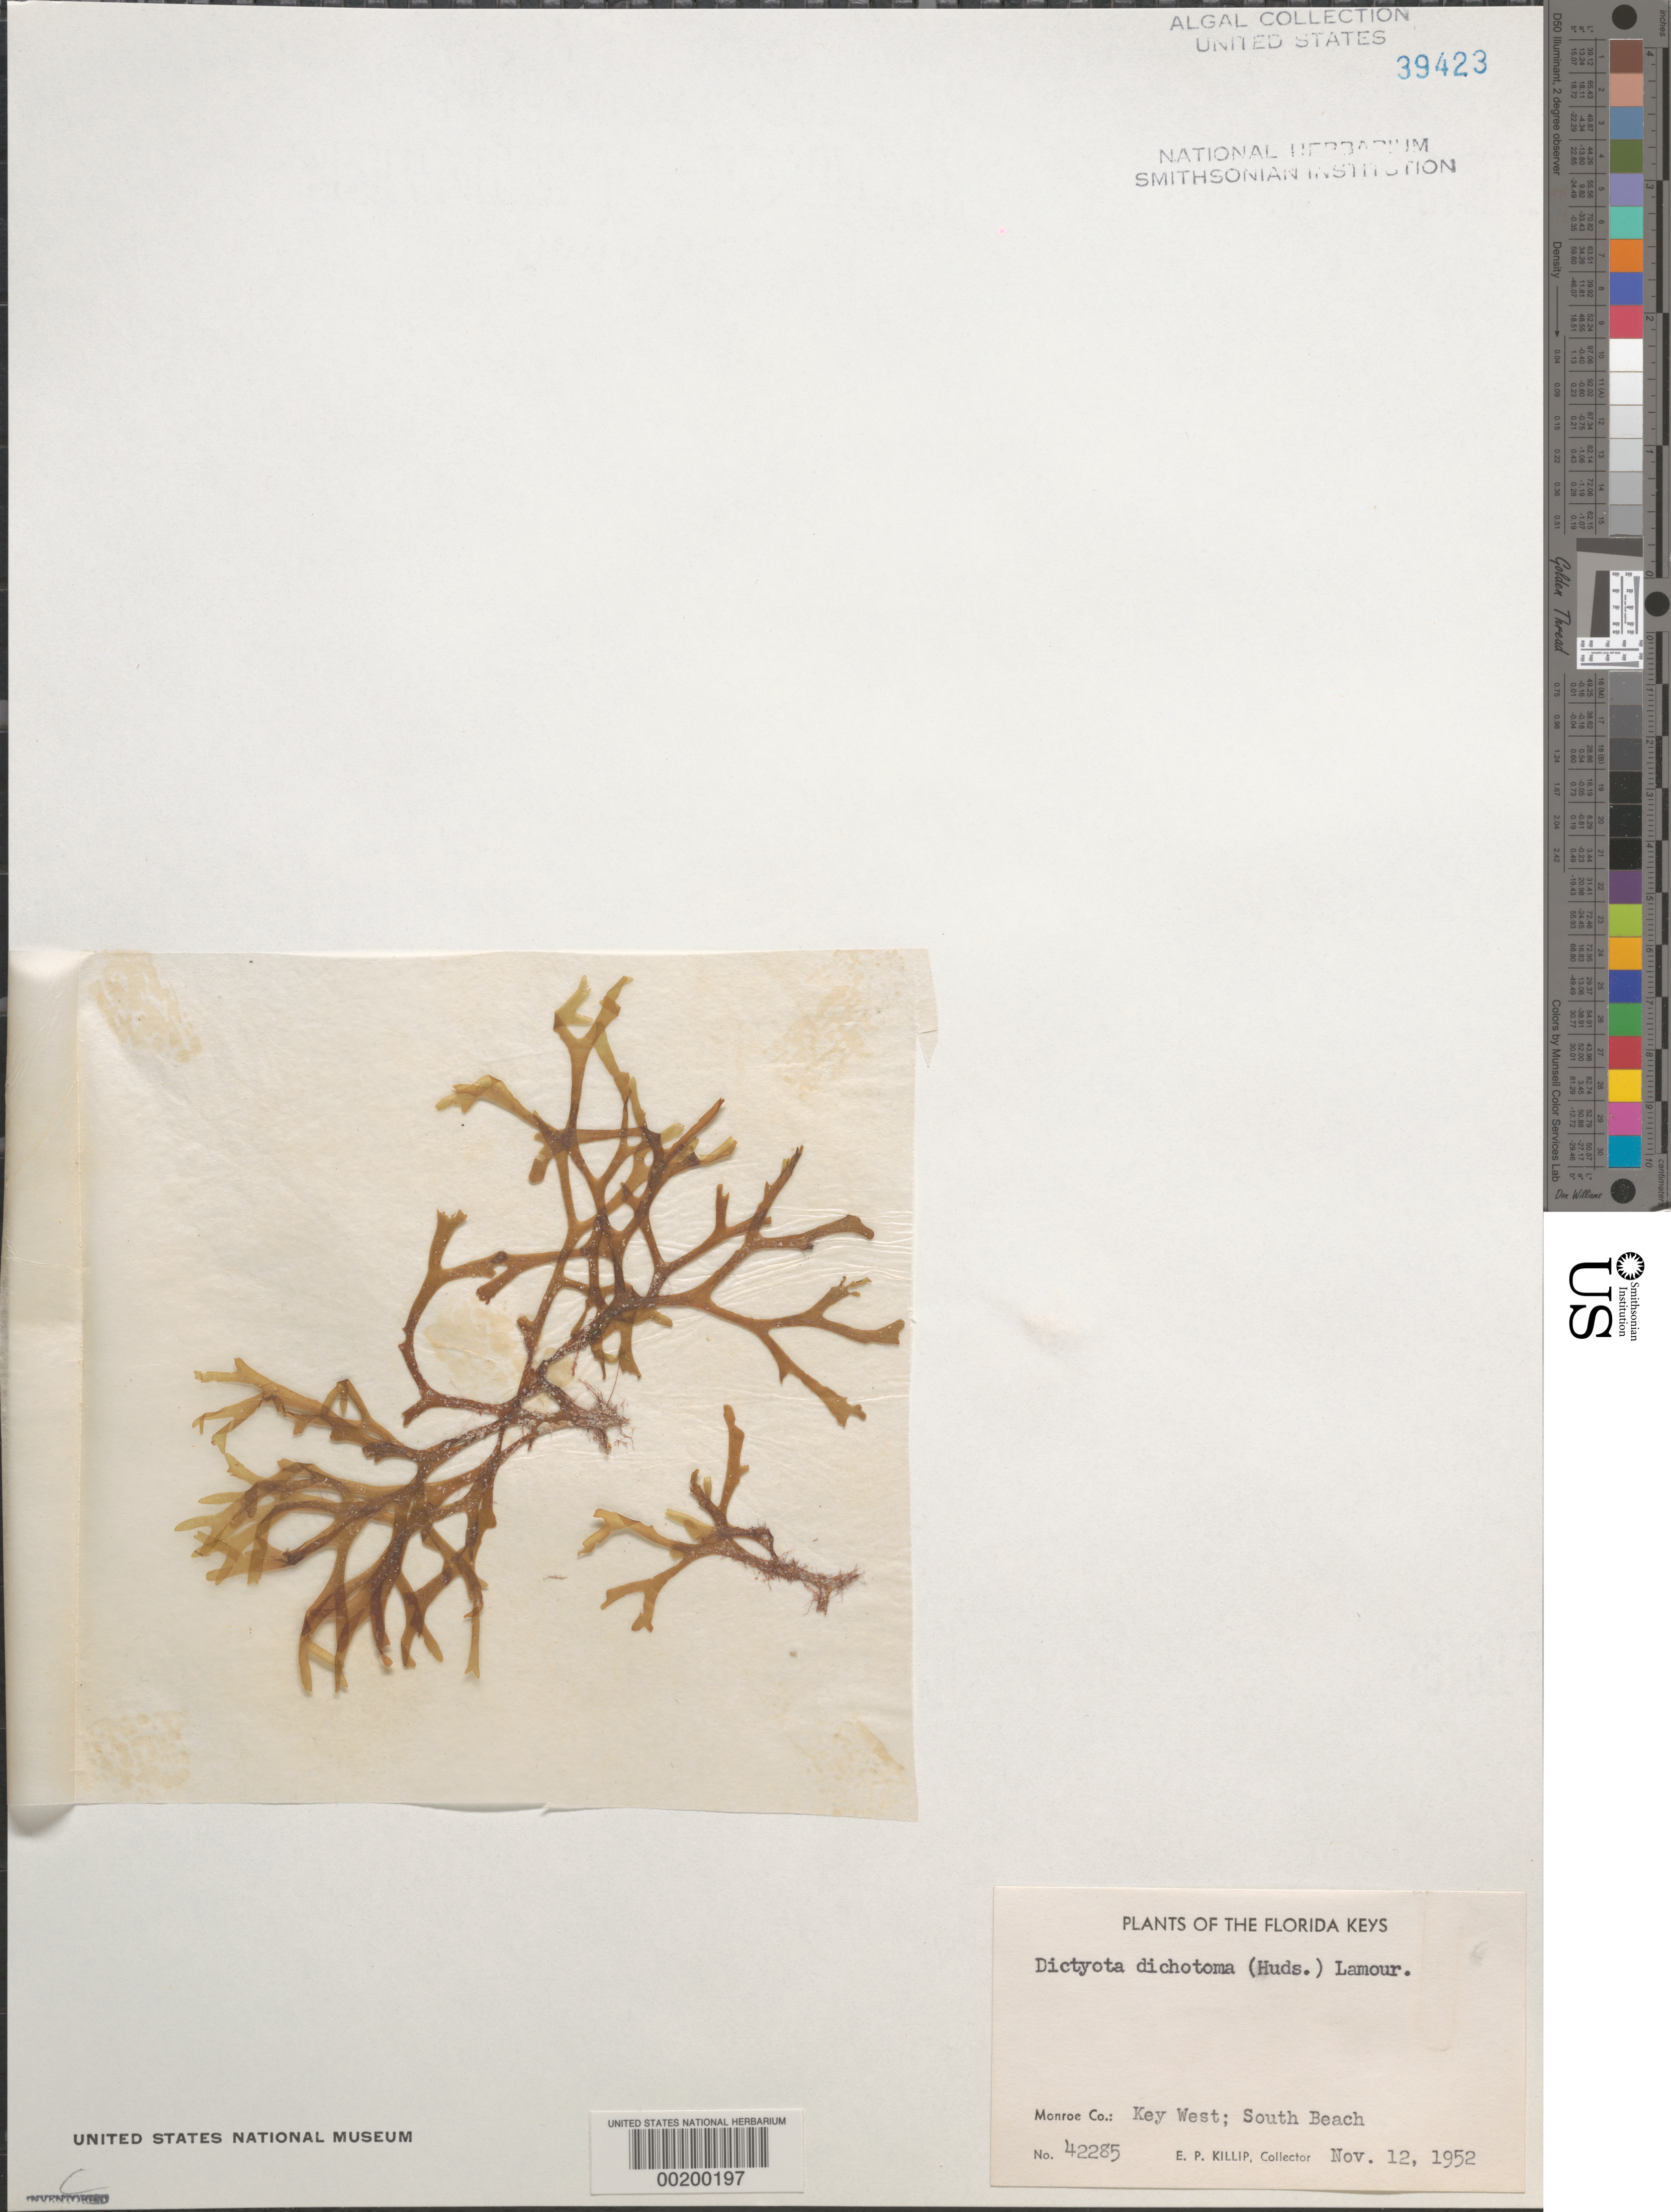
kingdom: Chromista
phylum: Ochrophyta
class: Phaeophyceae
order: Dictyotales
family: Dictyotaceae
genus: Dictyota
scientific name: Dictyota dichotoma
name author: (Huds.) J.V.Lamouroux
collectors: E. P. Killip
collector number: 42285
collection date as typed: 12 Nov 1952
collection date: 1952-11-12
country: United States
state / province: Florida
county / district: Monroe County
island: Key West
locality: South Beach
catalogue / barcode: US 39423